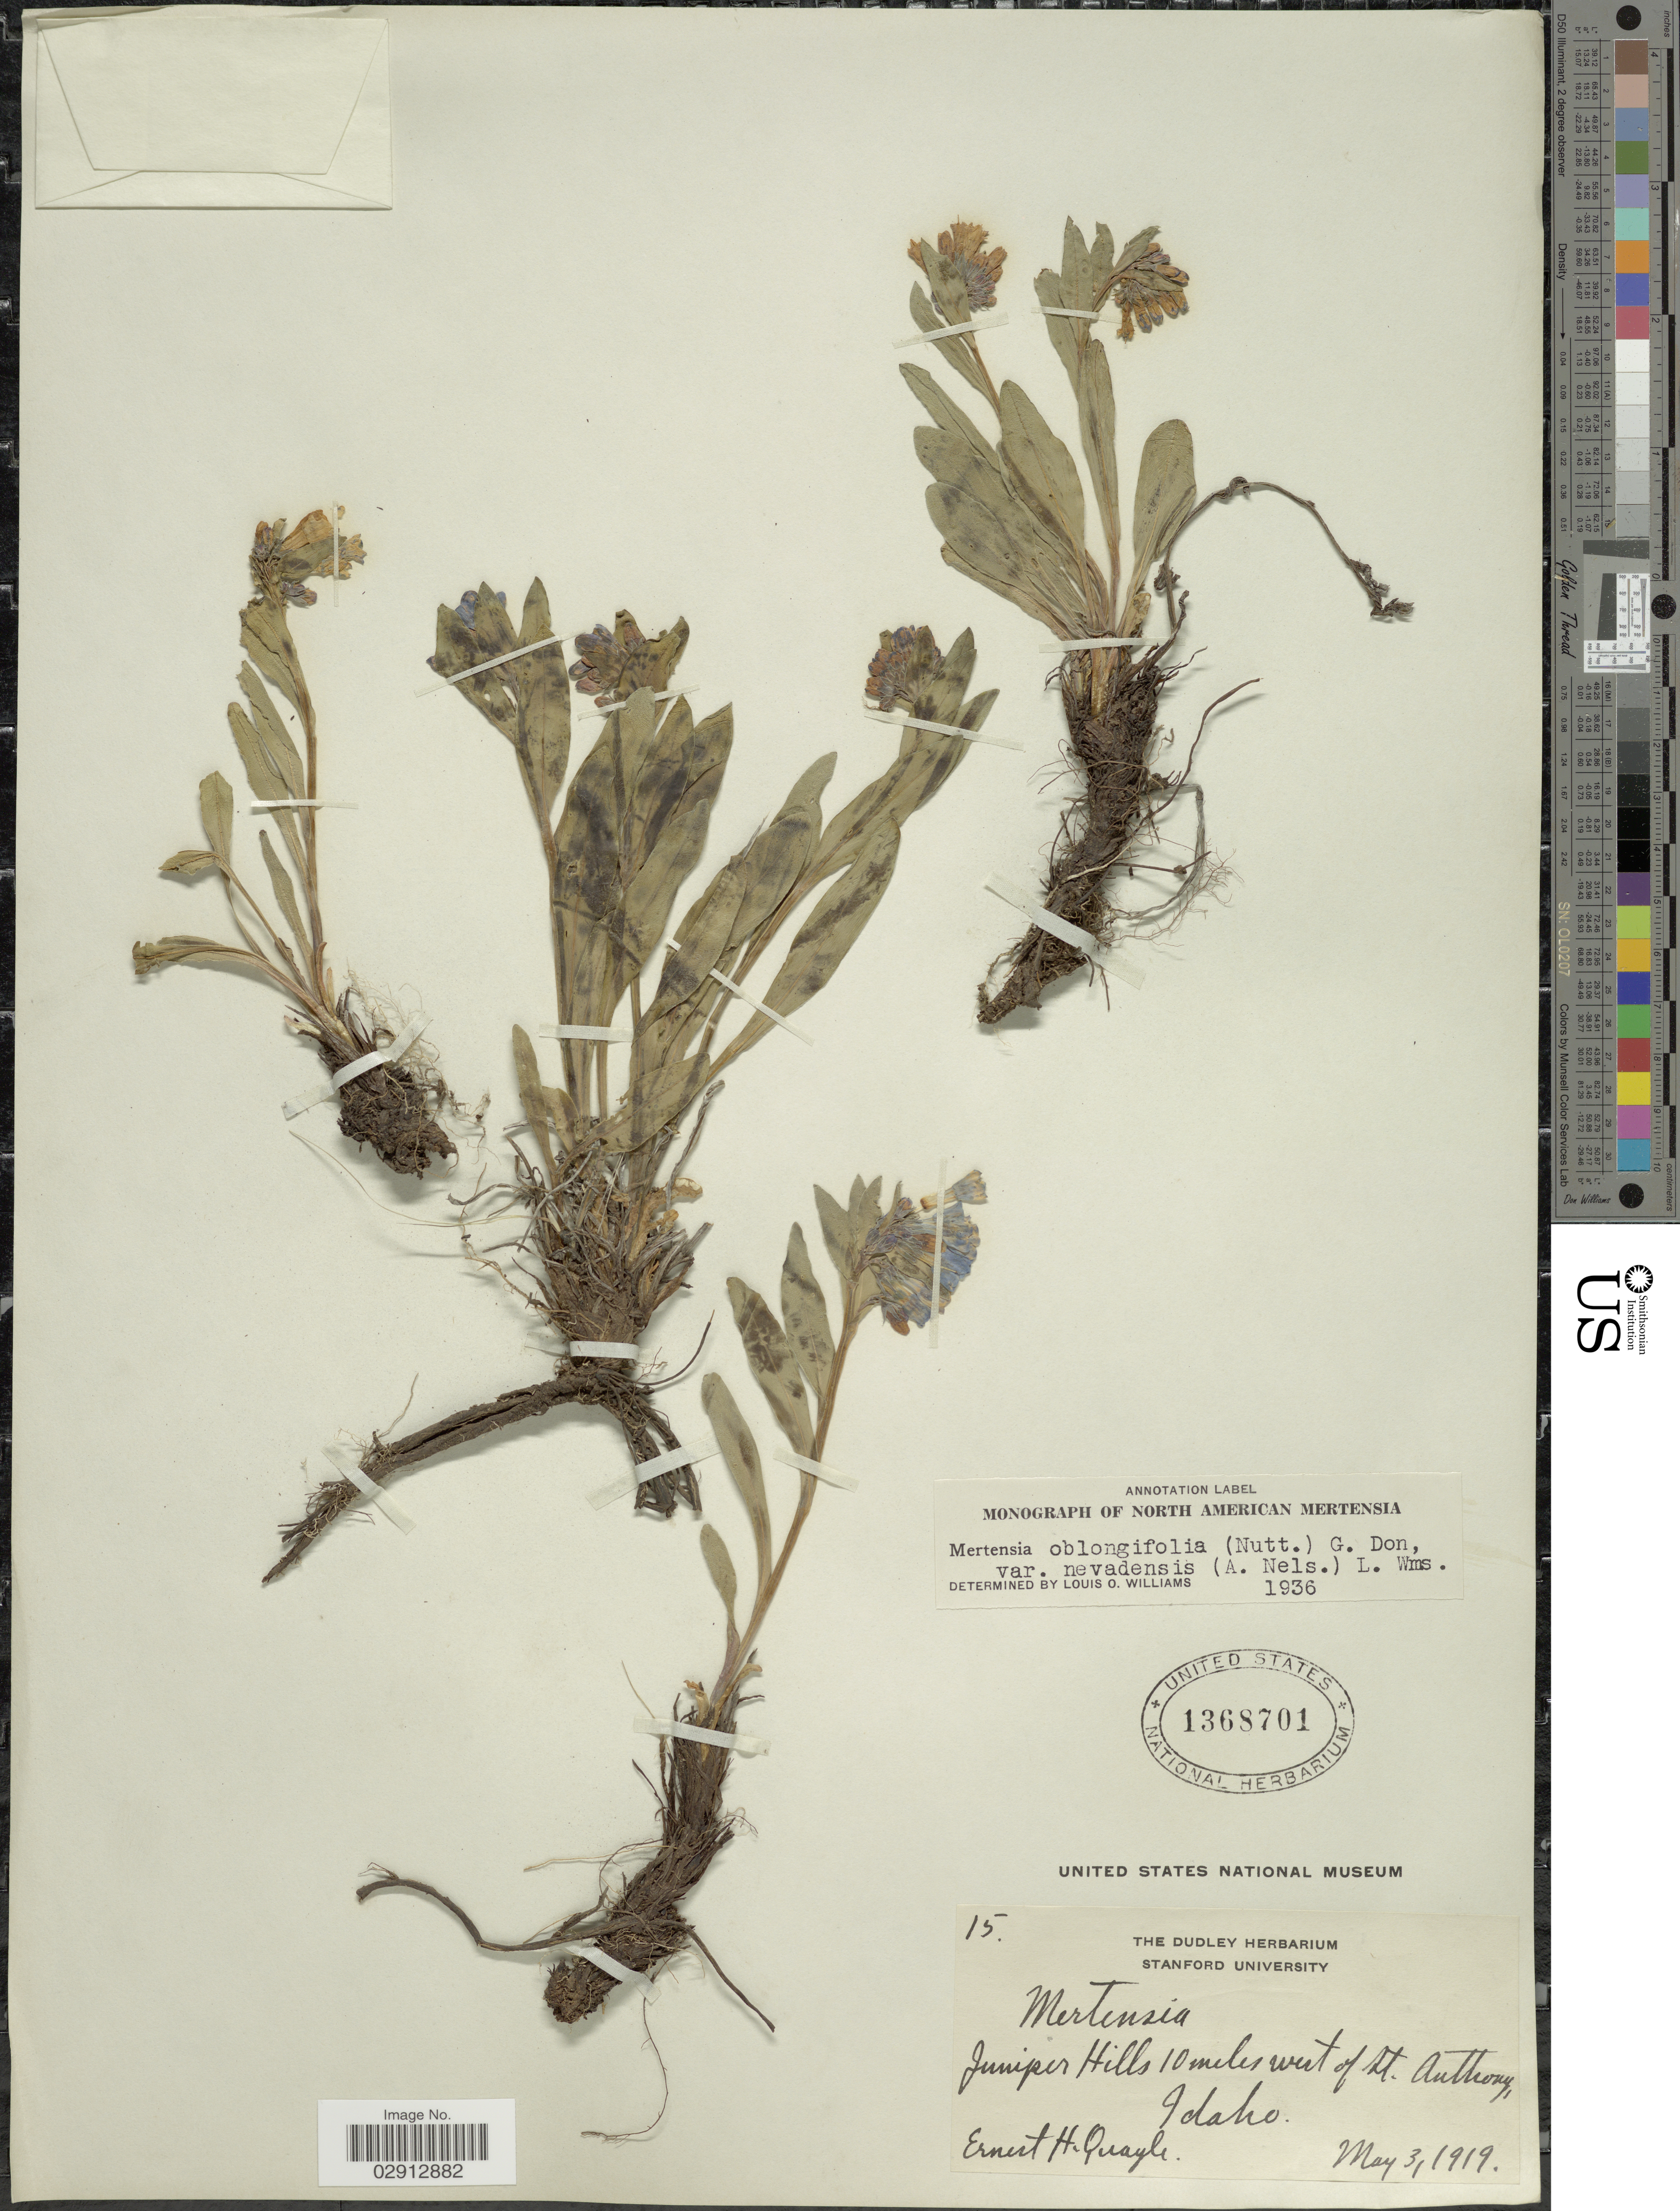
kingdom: Plantae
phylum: Tracheophyta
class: Magnoliopsida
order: Boraginales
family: Boraginaceae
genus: Mertensia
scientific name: Mertensia oblongifolia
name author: (Nutt.) G. Don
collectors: E. Quayle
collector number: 15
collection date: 1919-05-03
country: United States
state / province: Idaho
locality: Juniper Hills 10 miles west of St. Anthony.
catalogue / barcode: US 1368701